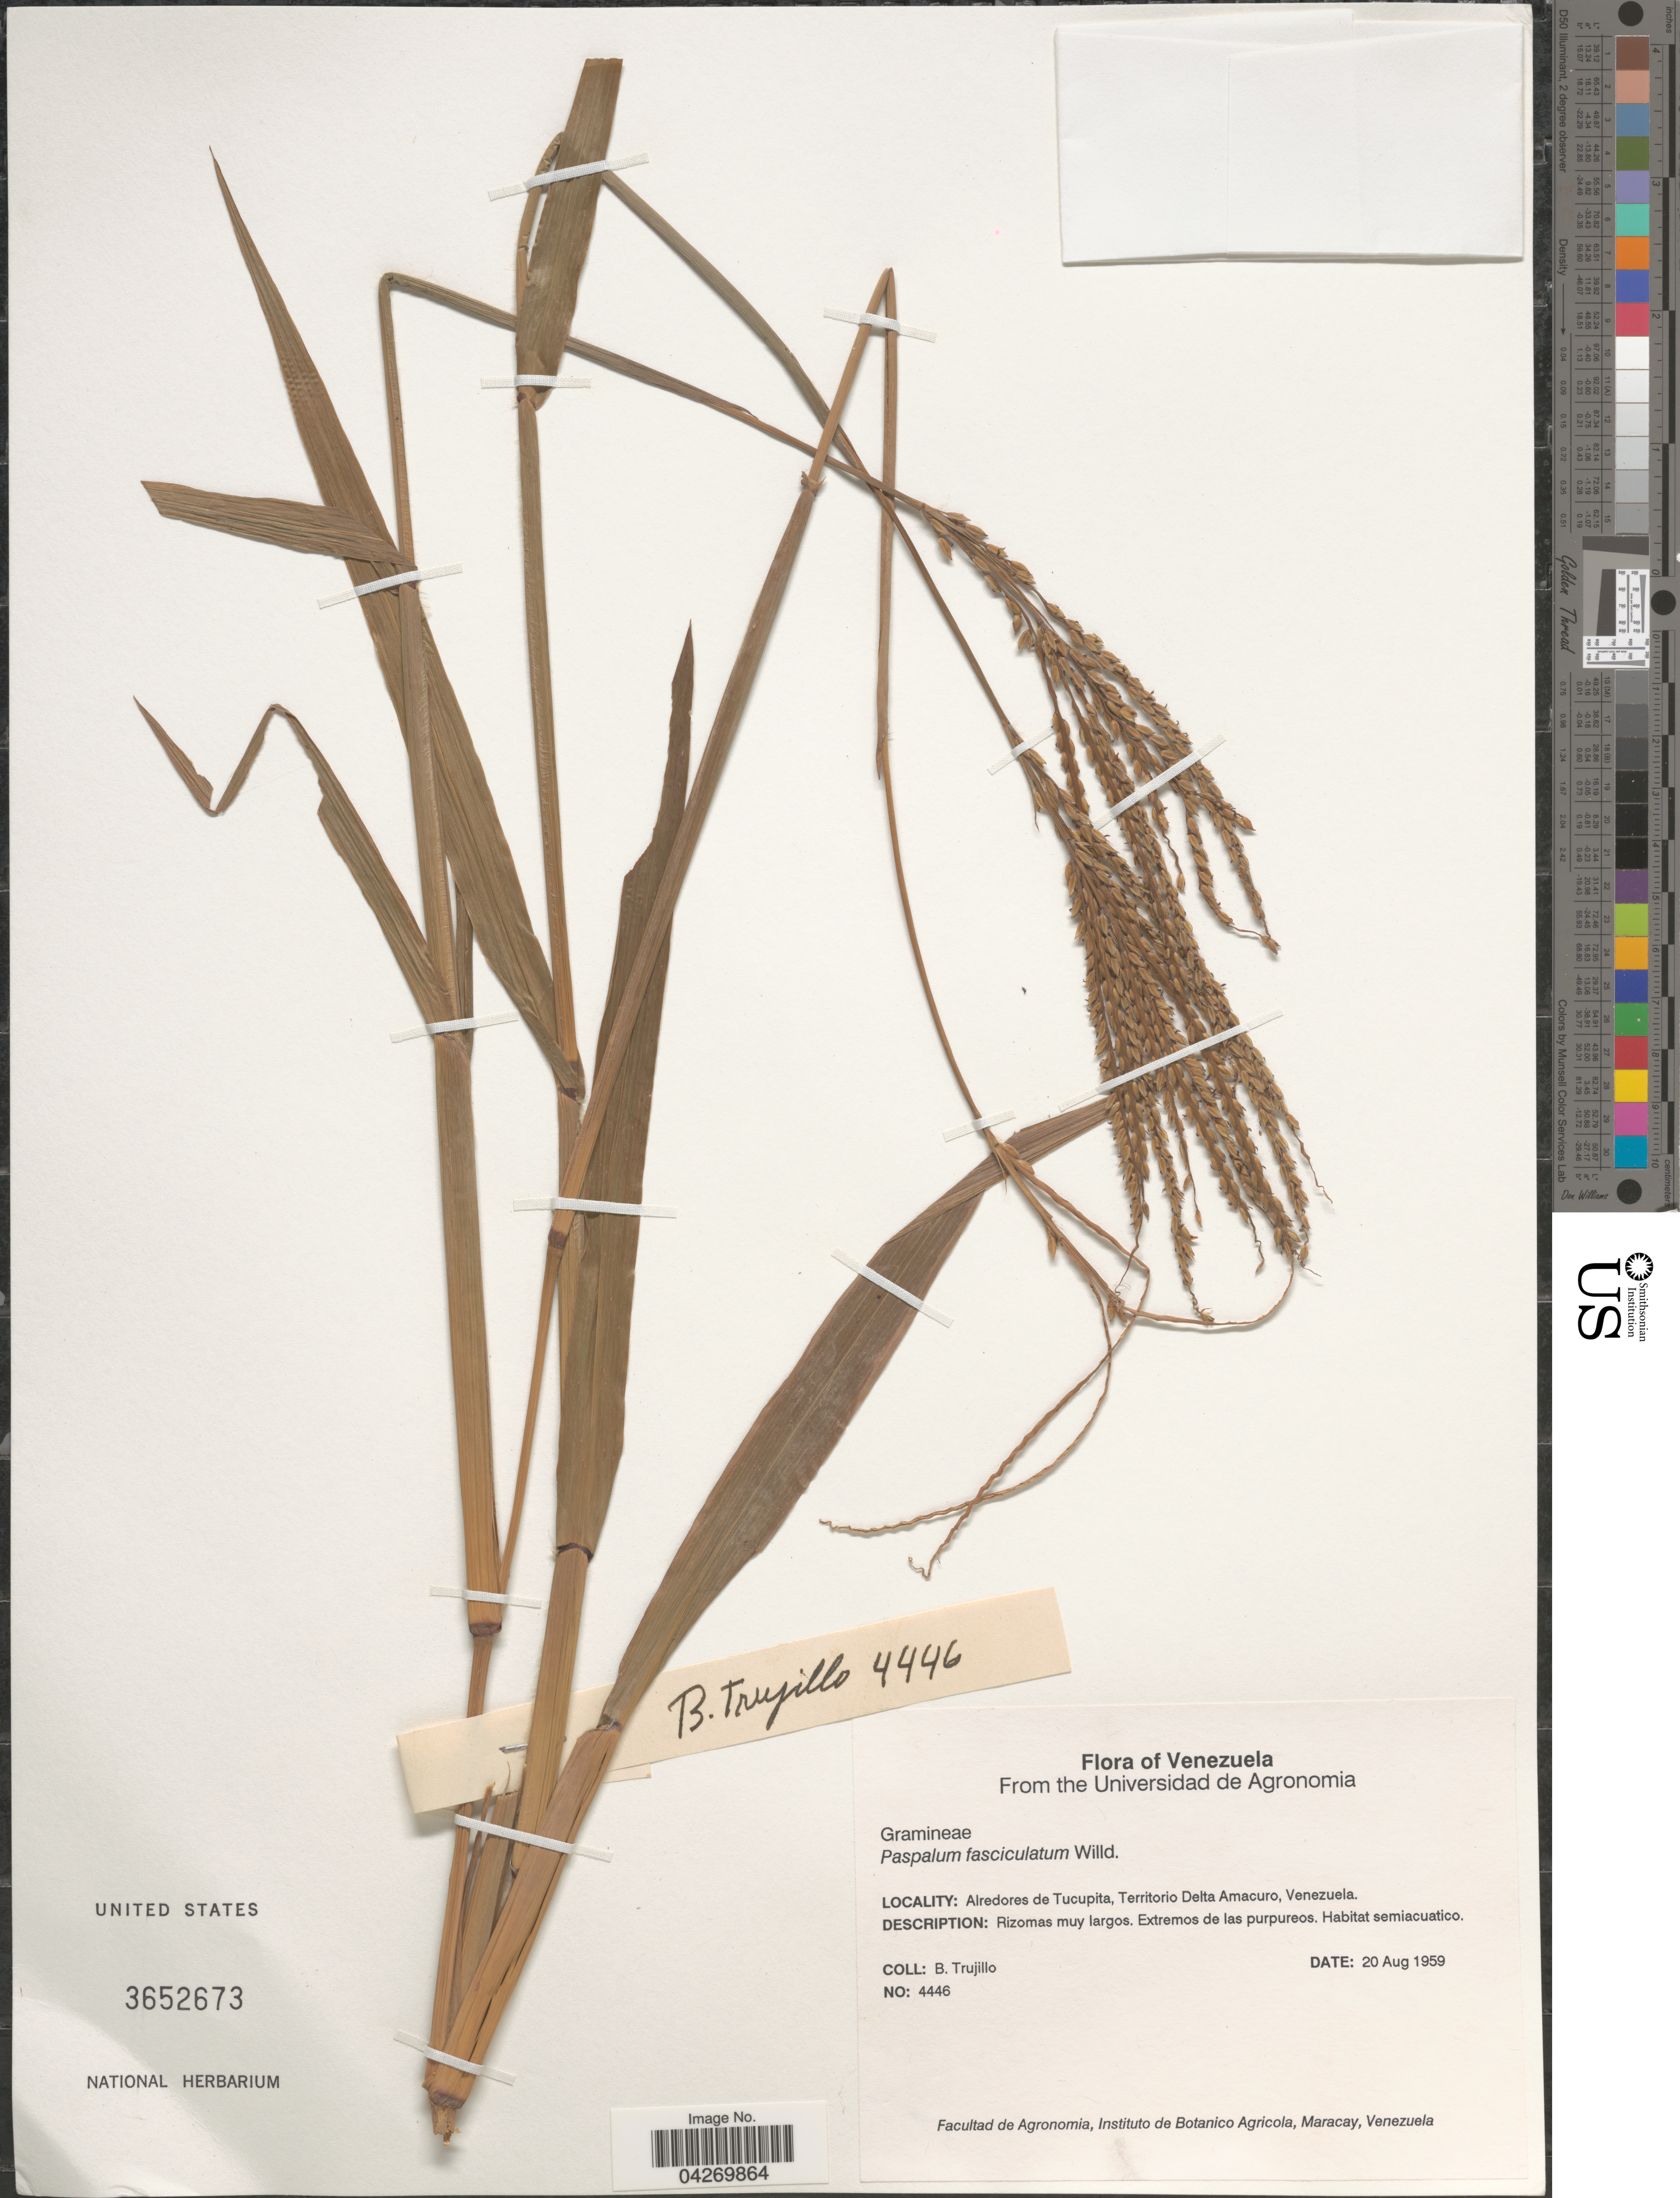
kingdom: Plantae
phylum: Tracheophyta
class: Liliopsida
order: Poales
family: Poaceae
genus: Paspalum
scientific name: Paspalum fasciculatum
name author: Willd. ex Flüggé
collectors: B. Trujillo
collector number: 4446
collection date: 1959-08-20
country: Venezuela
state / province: Delta Amacuro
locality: Alrededores de Tucupita, Territorio Delta Amacuro.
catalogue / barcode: US 3652673